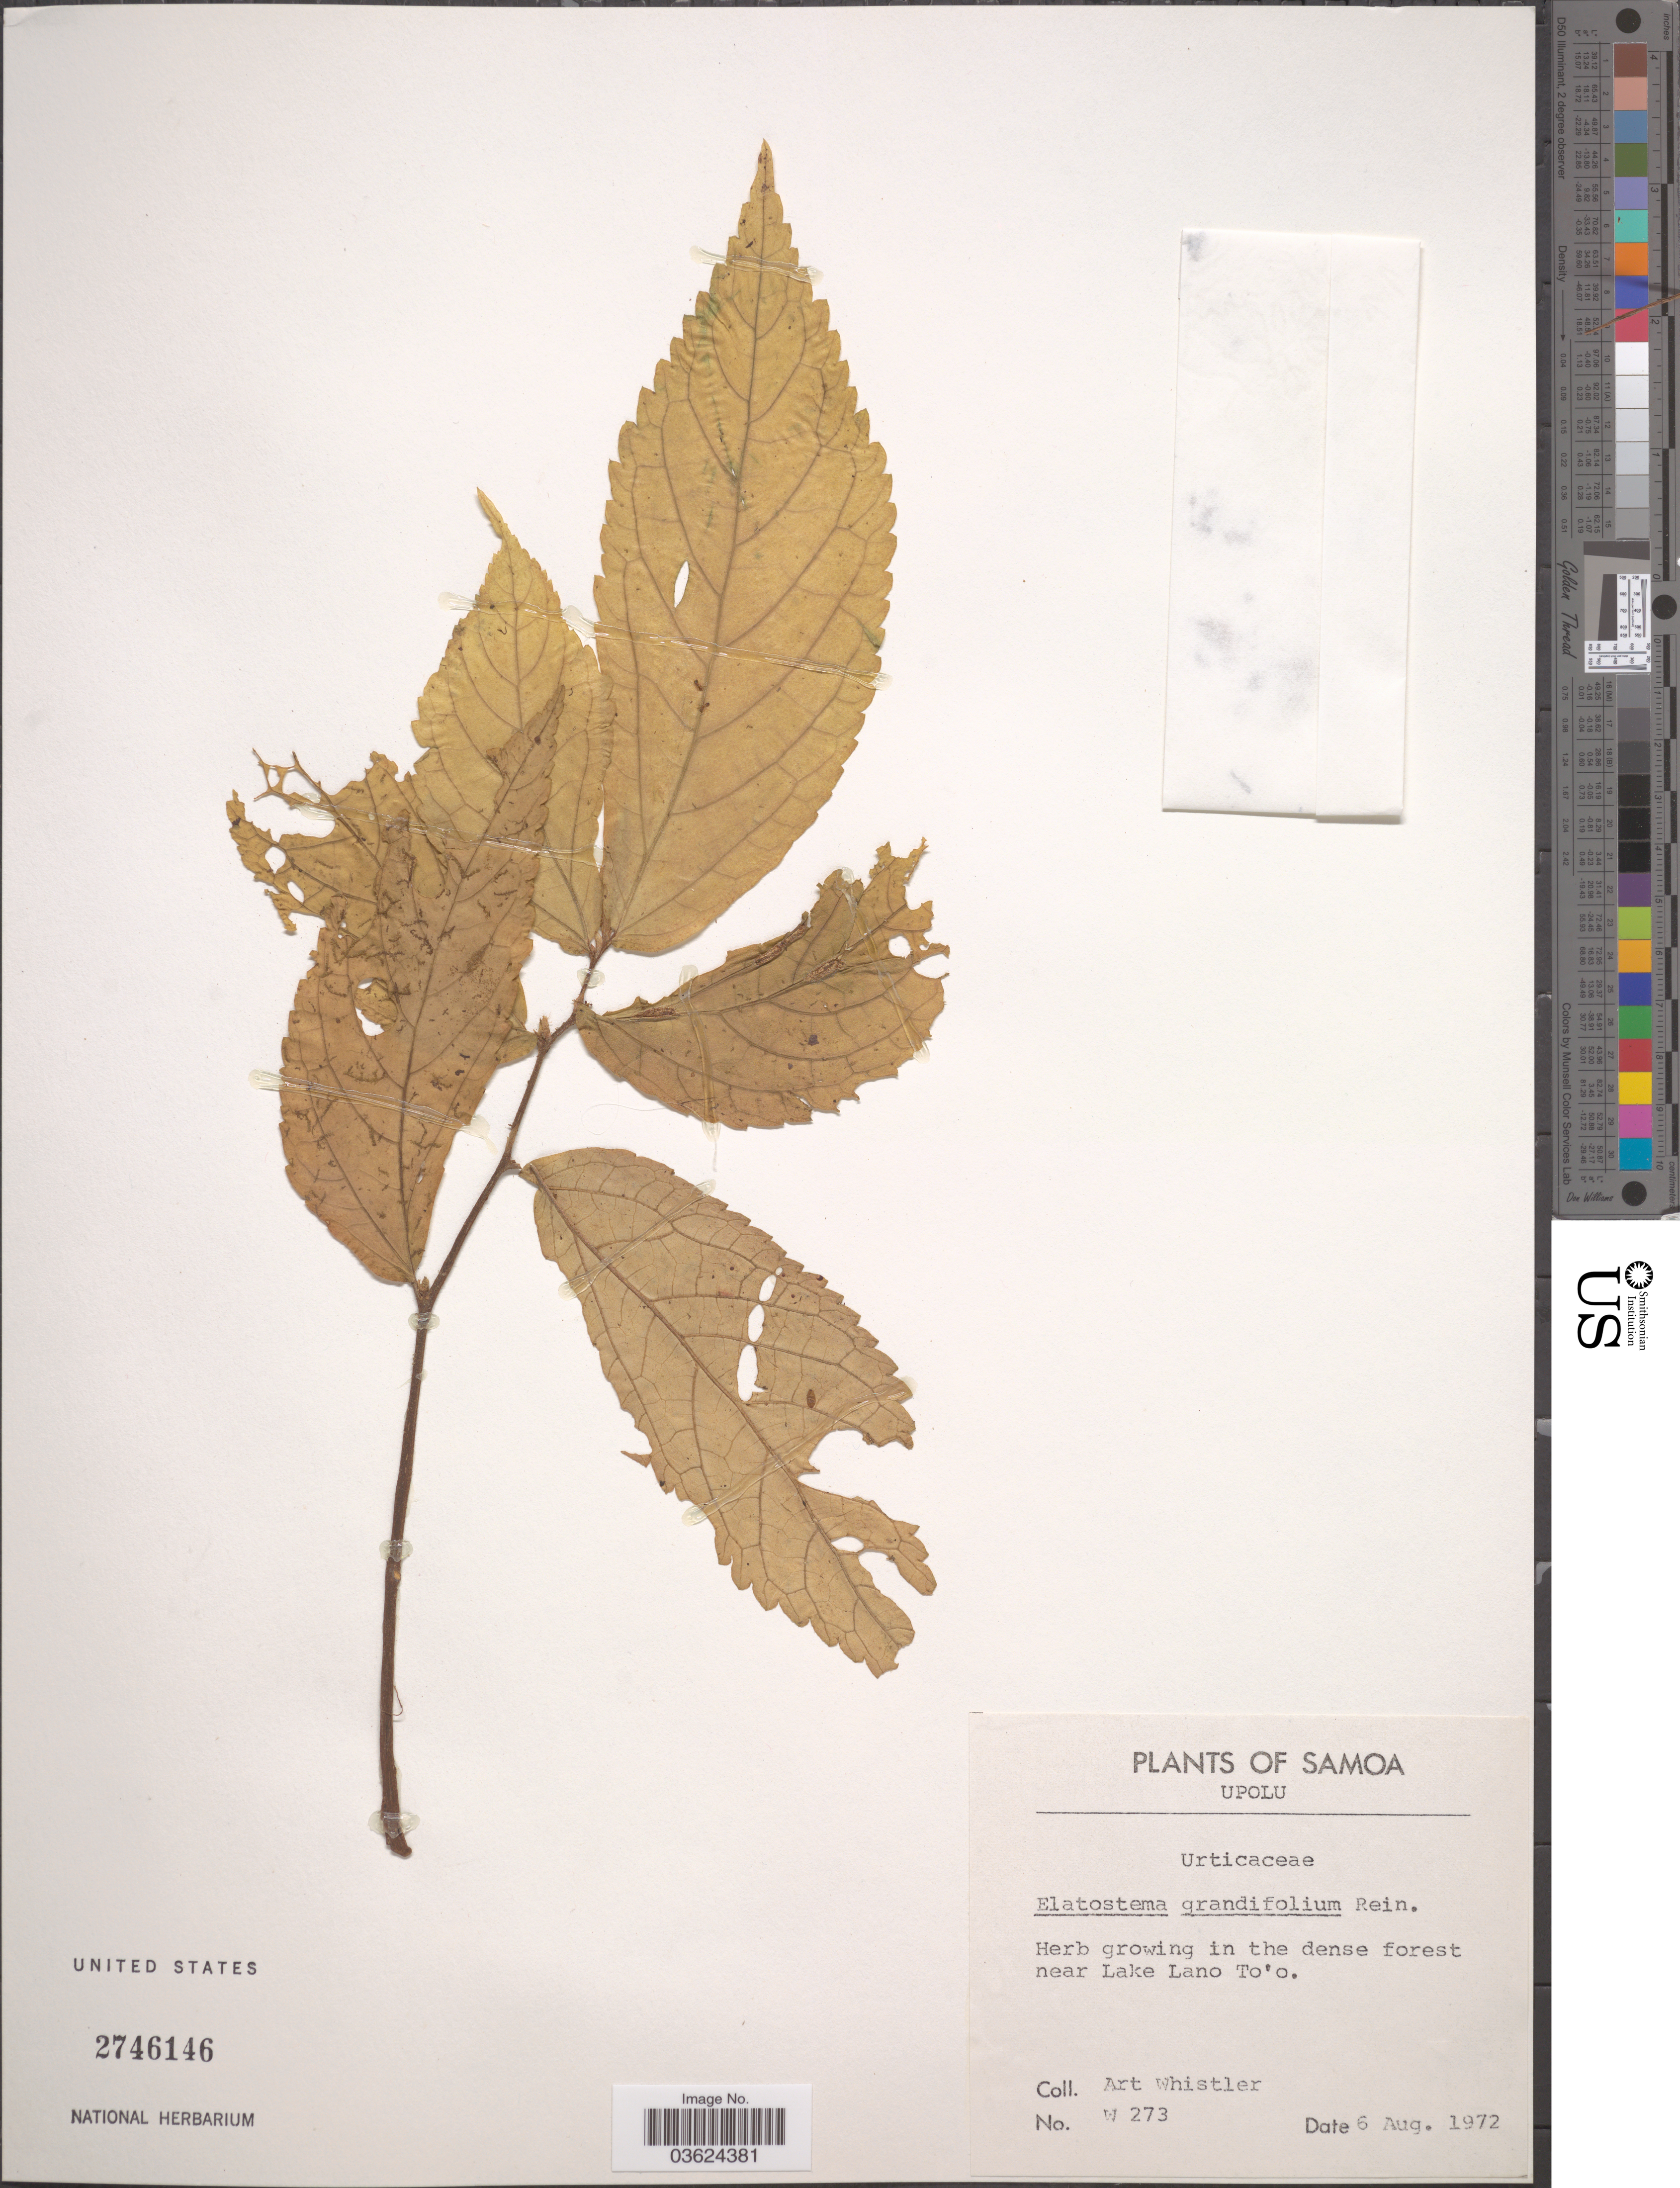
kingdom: Plantae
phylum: Tracheophyta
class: Magnoliopsida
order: Rosales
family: Urticaceae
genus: Elatostema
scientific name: Elatostema grandifolium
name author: Reinecke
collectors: A. Whistler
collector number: W 273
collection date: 1972-08-06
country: Samoa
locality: Samoa, Upolu, near Lake Lano To'o.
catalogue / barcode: US 2746146